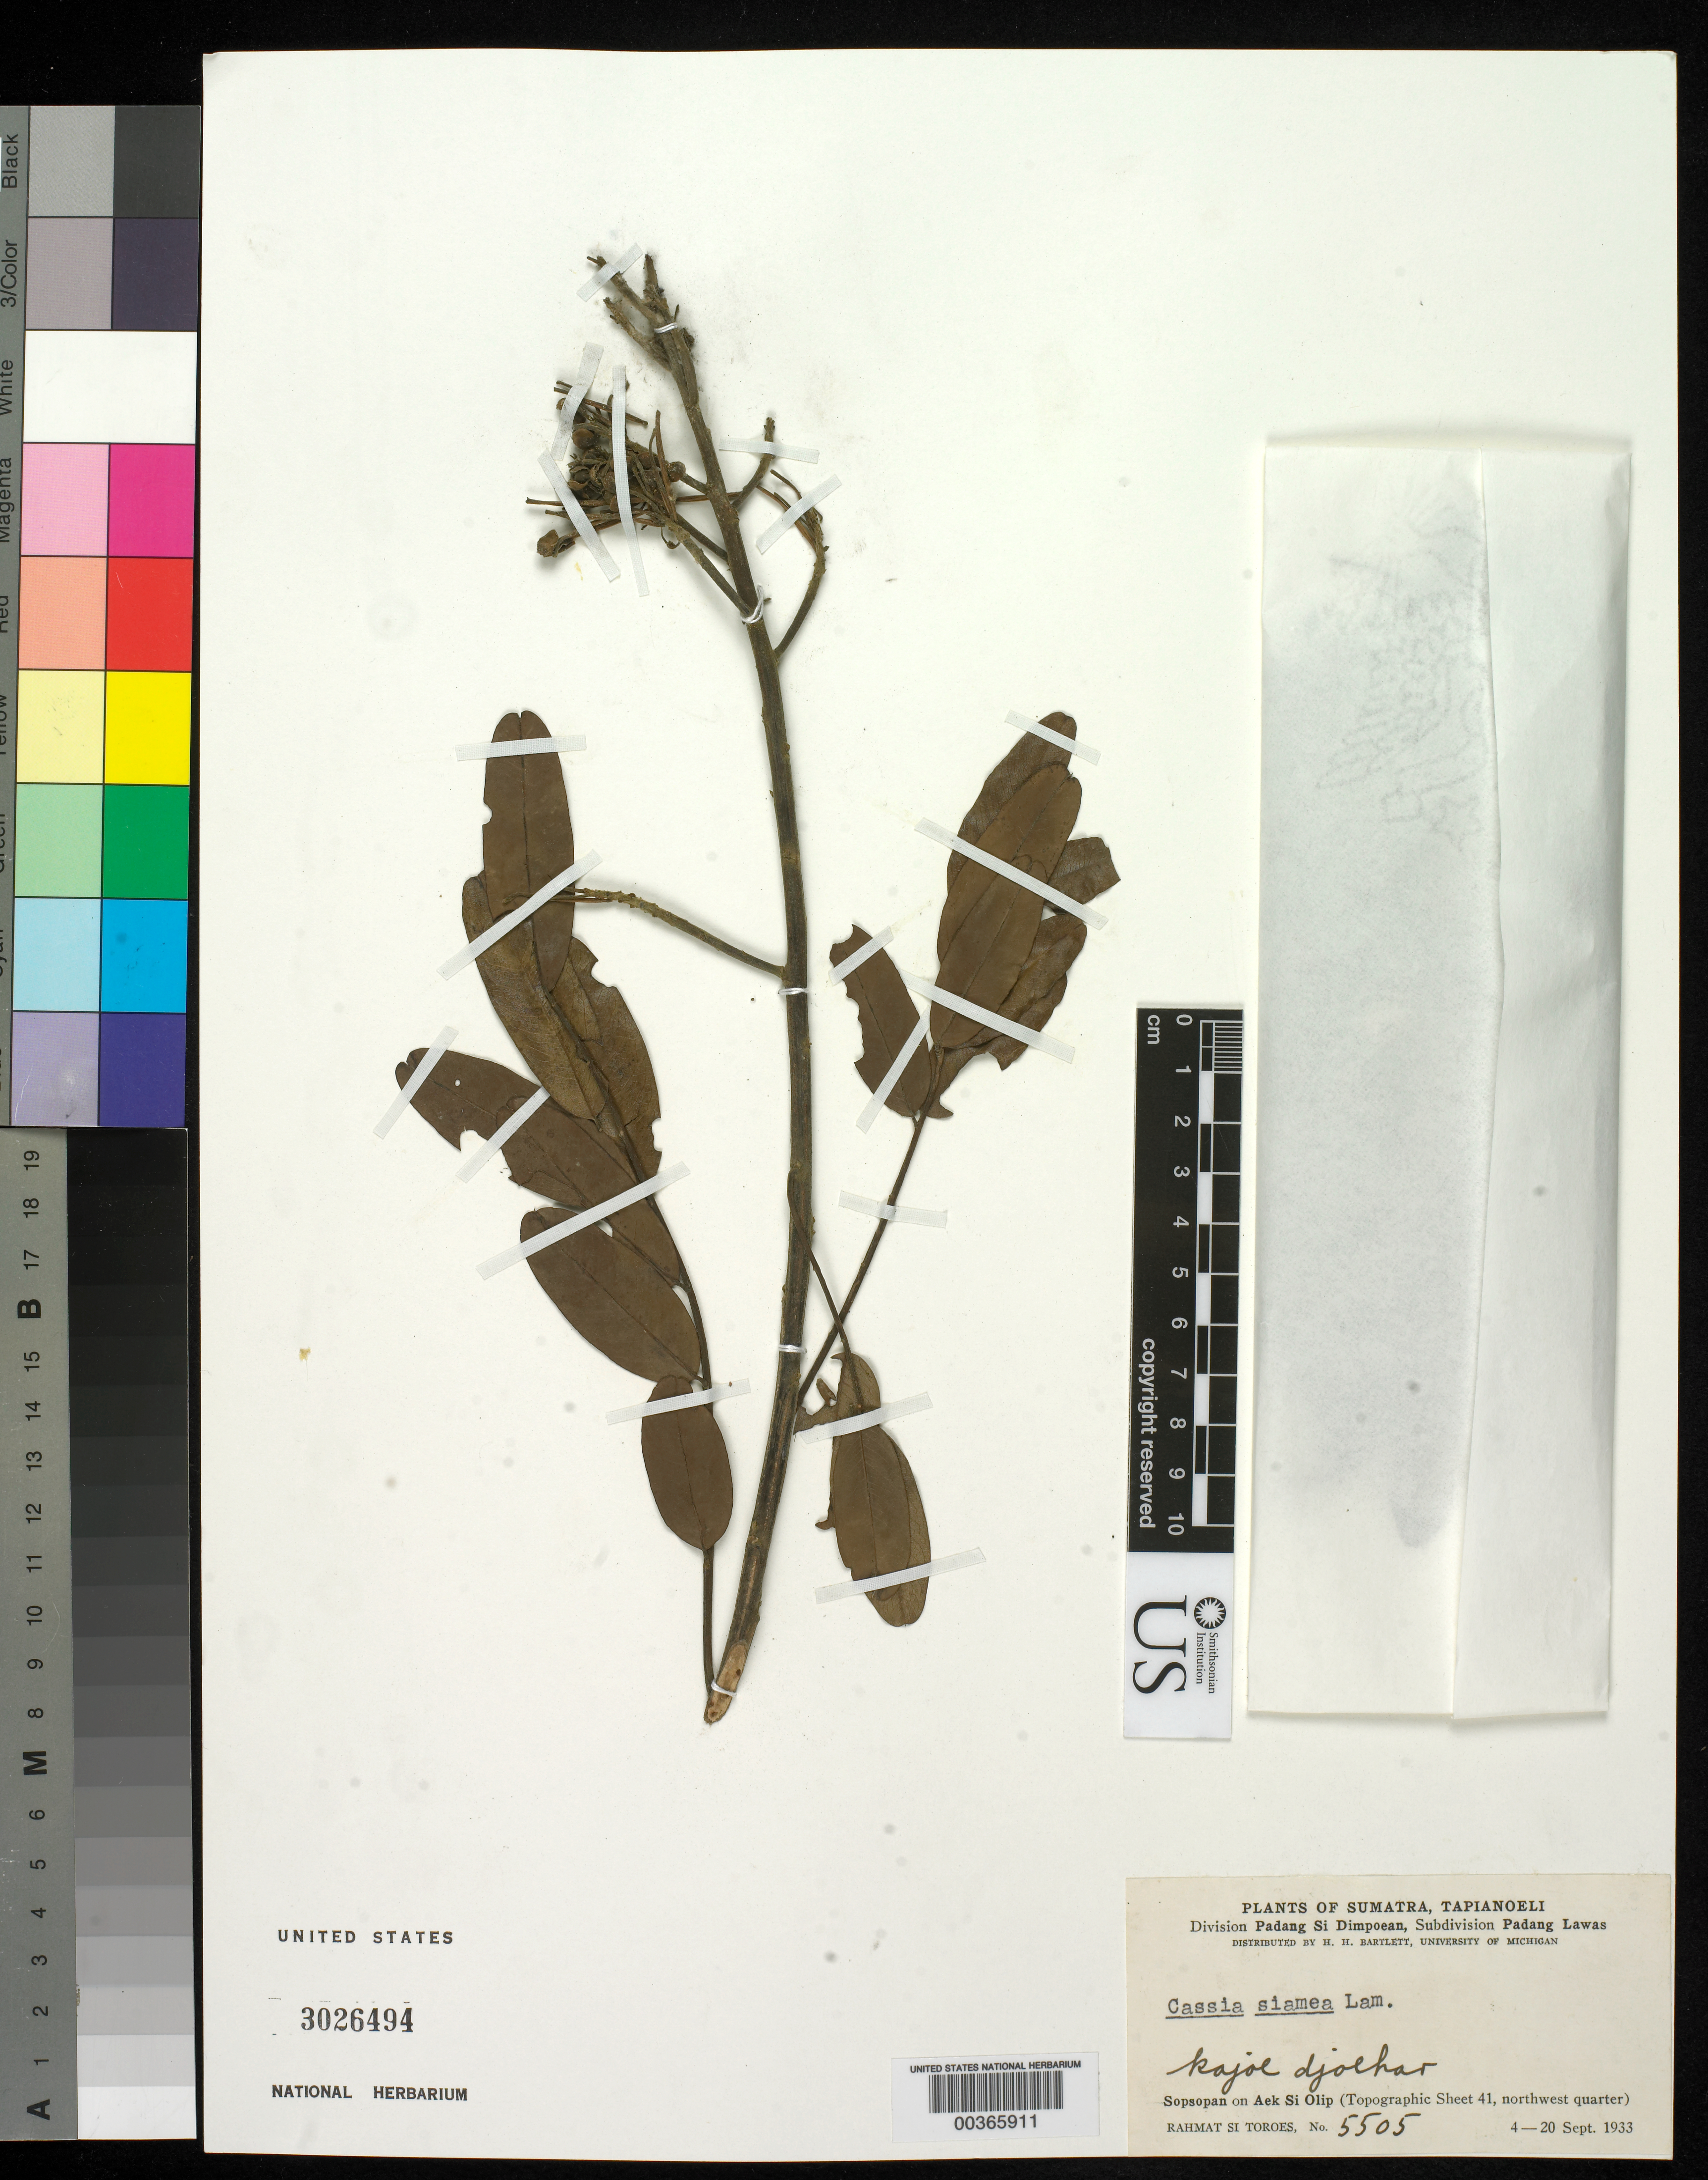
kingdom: Plantae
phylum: Tracheophyta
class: Magnoliopsida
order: Fabales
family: Fabaceae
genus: Senna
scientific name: Senna siamea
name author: (Lam.) H.S. Irwin & Barneby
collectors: Rahmat Si Boeea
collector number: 5505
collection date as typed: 04 Sep 1933 to 20 Sep 1933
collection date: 1933-09-04/1933-09-20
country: Indonesia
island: Sumatra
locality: Sopsopan on aek si olip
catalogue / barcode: US 3026494